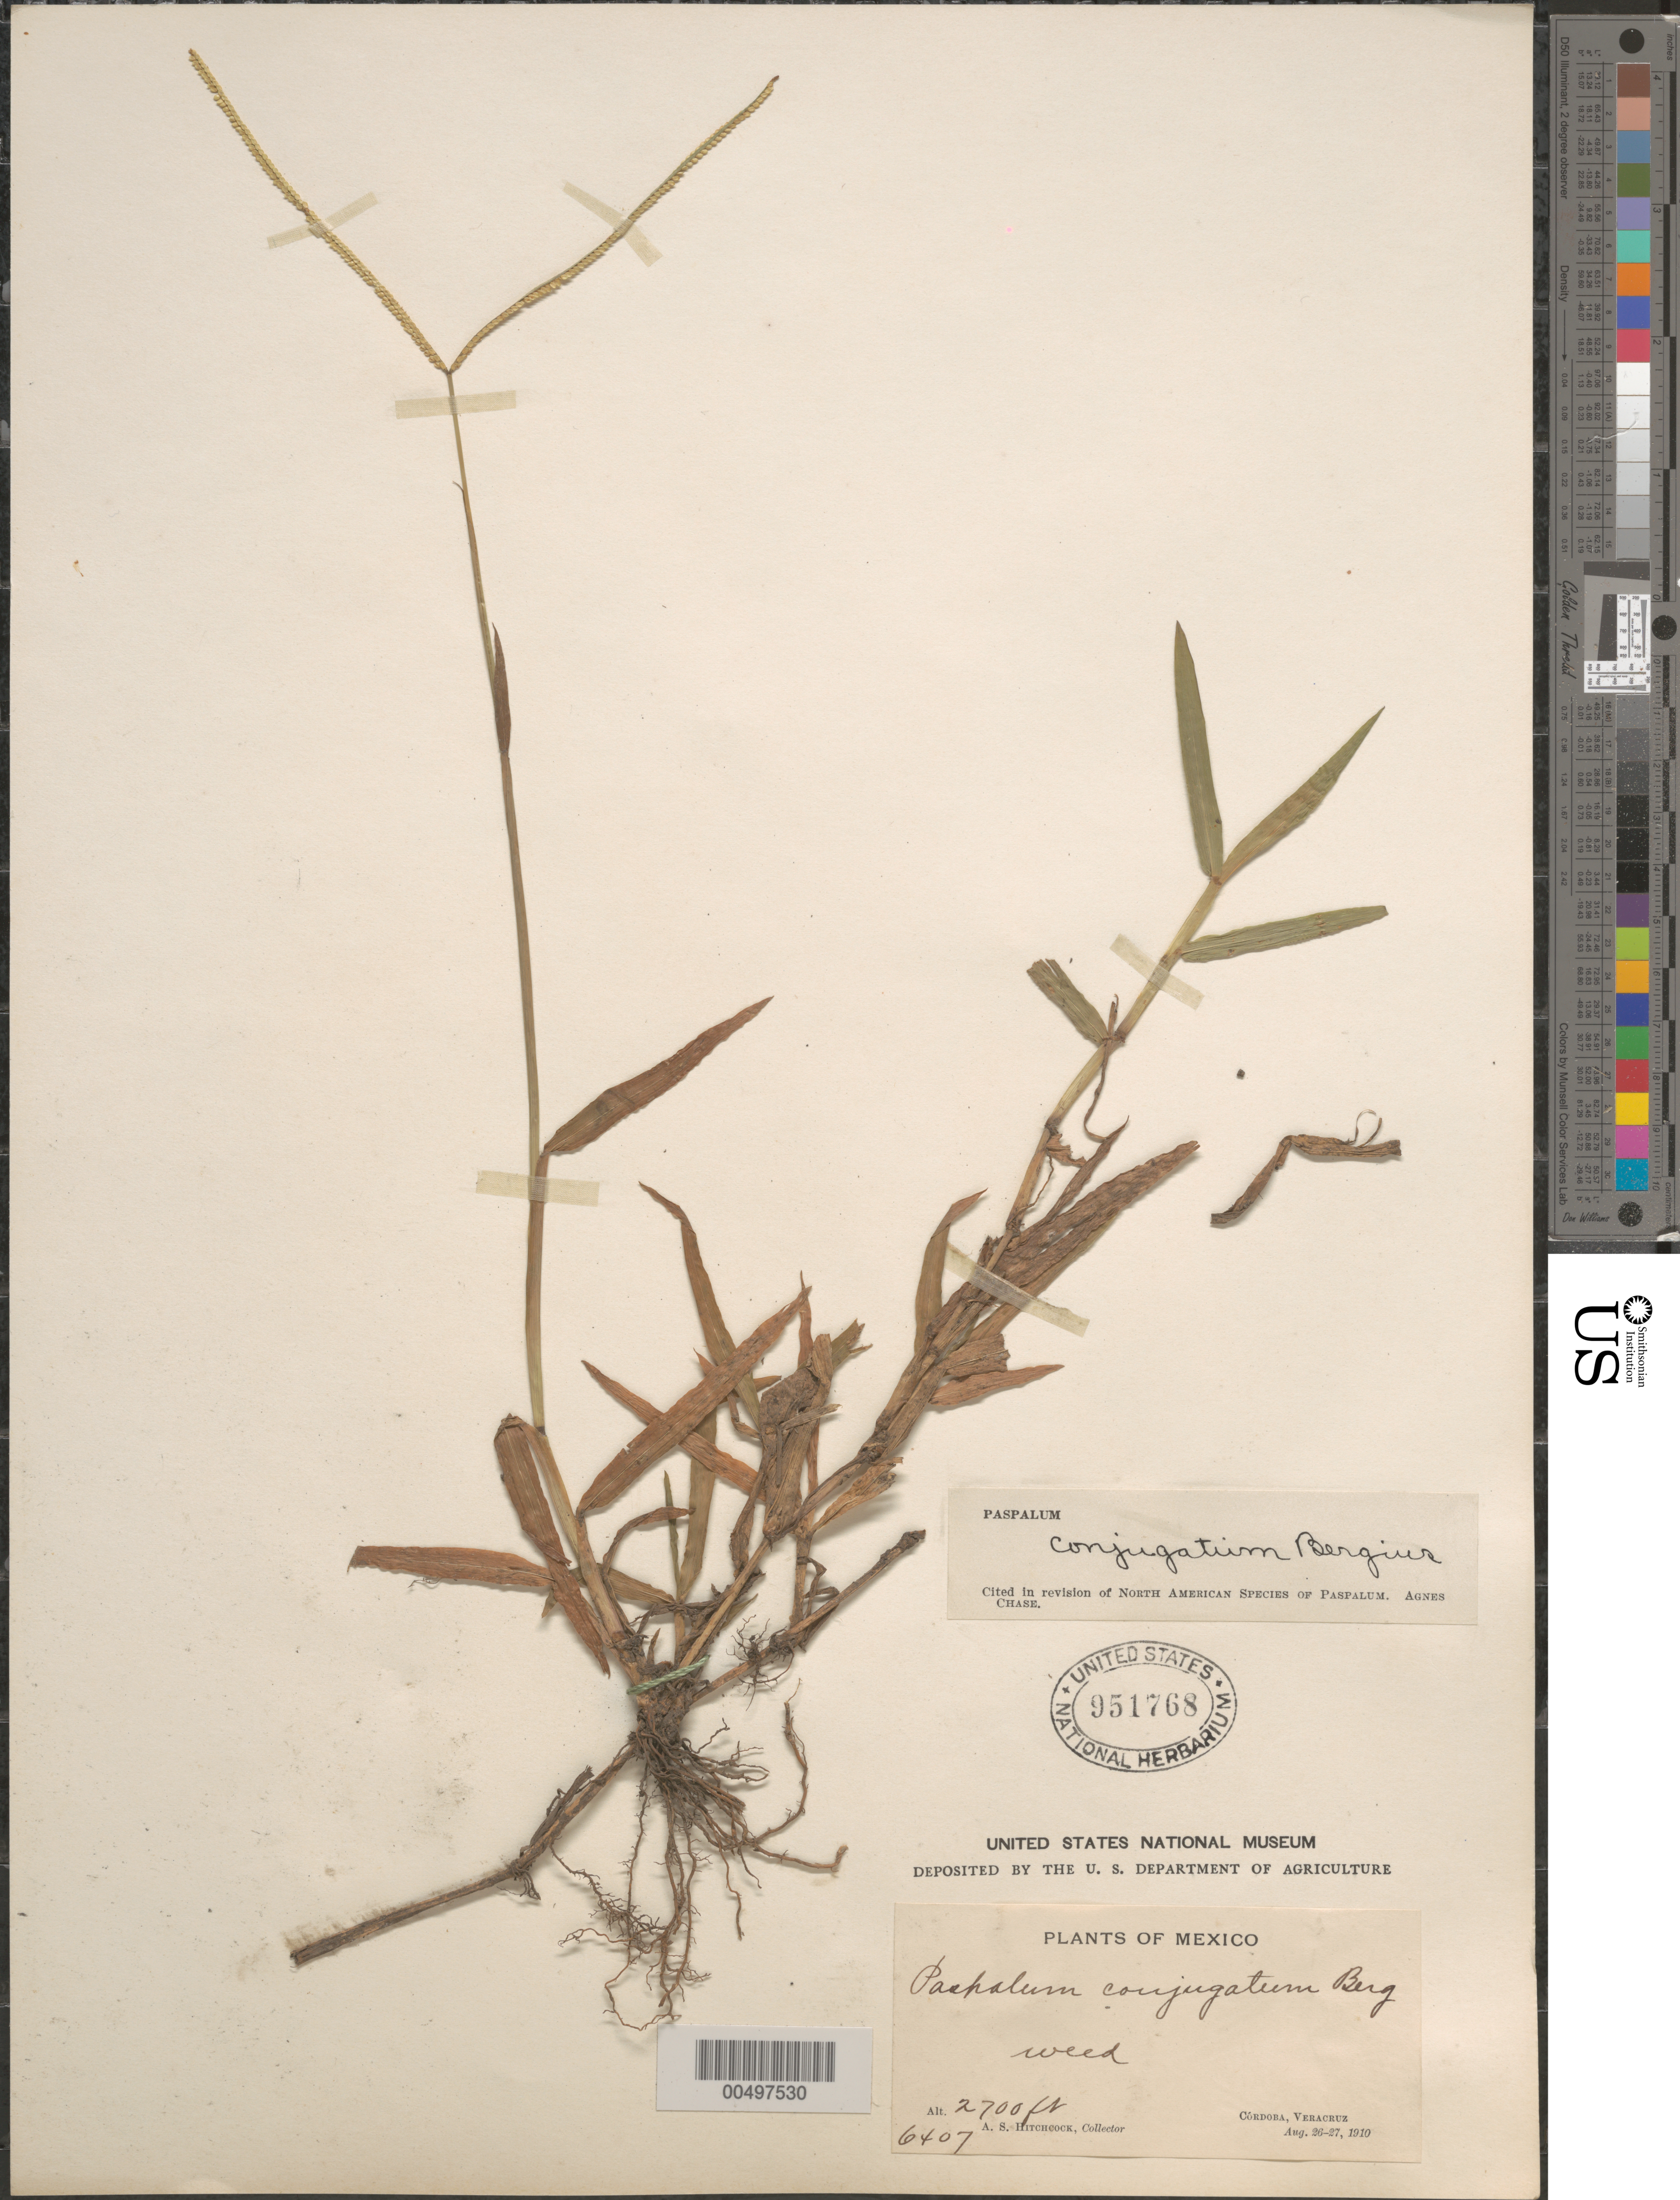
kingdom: Plantae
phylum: Tracheophyta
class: Liliopsida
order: Poales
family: Poaceae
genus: Paspalum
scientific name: Paspalum conjugatum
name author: P.J. Bergius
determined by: Chase, [M.] Agnes, (US)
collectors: A. S. Hitchcock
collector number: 6407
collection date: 1910-08-26/1910-08-27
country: Mexico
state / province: Veracruz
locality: Cordoba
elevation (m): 823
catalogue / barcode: US 951768